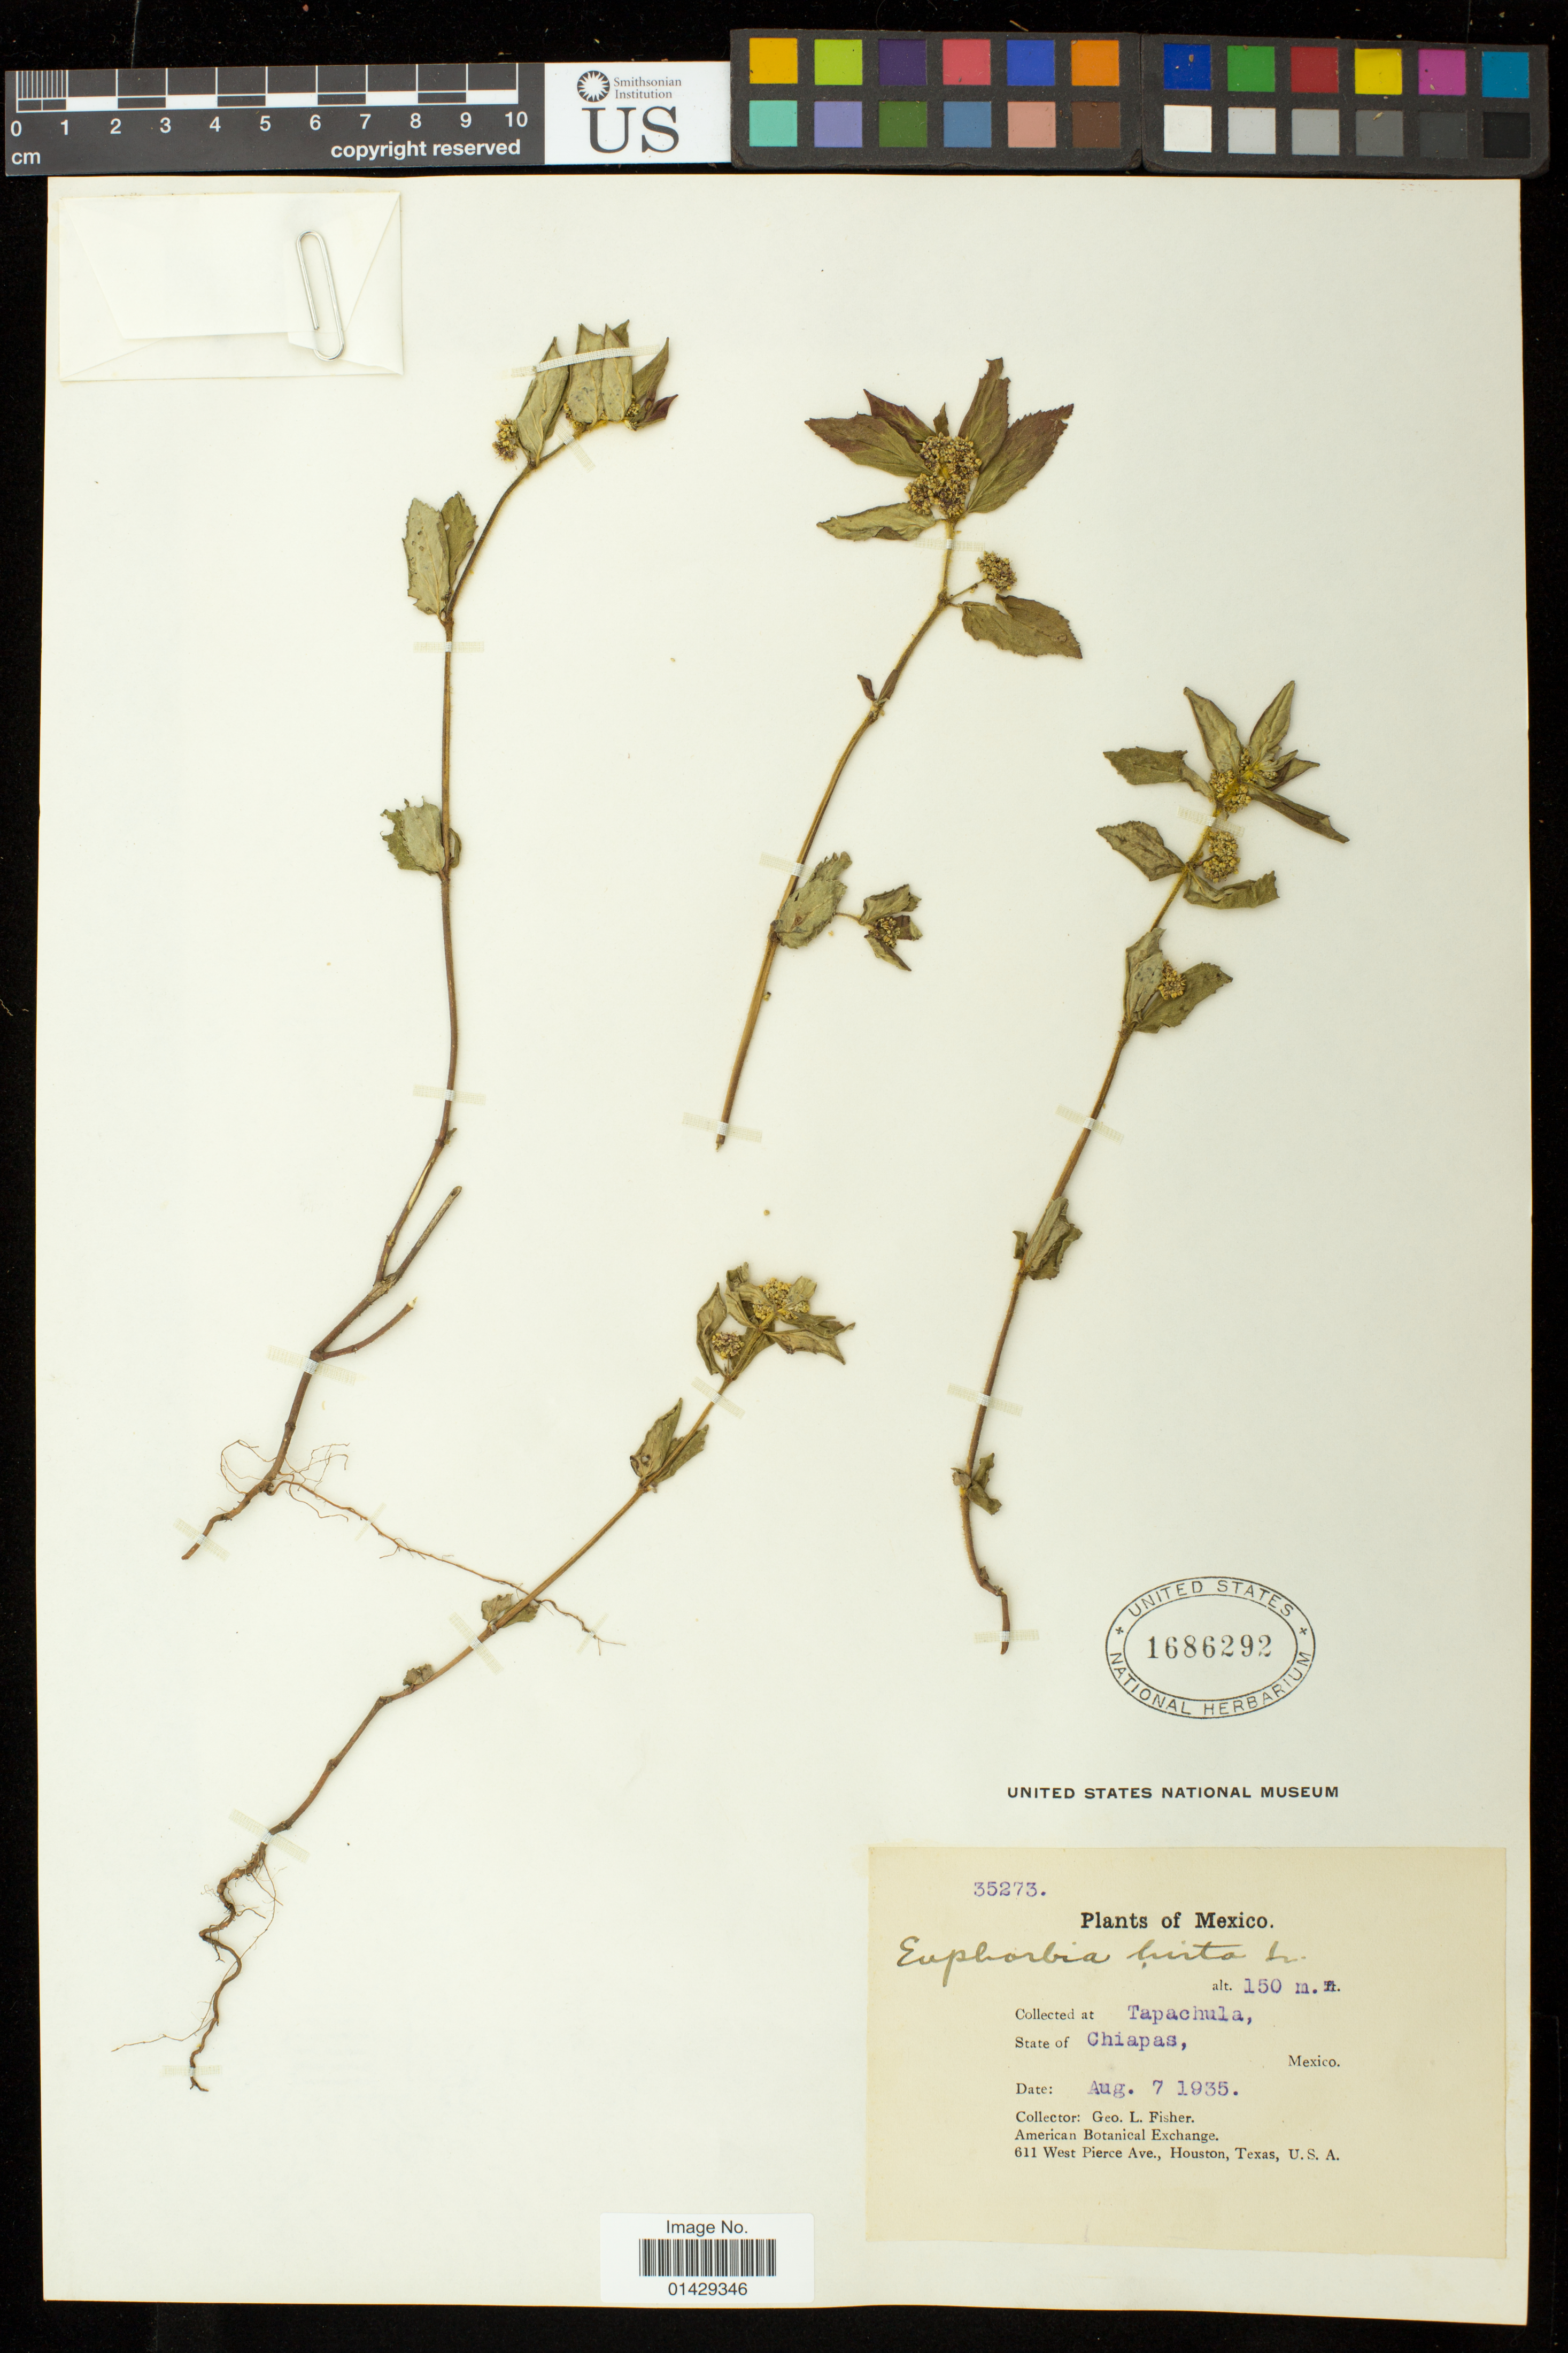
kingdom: Plantae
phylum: Tracheophyta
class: Magnoliopsida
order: Malpighiales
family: Euphorbiaceae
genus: Euphorbia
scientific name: Euphorbia hirta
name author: L.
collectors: G. L. Fisher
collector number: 35273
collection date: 1935-08-07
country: Mexico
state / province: Chiapas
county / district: Tapachula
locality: Tapachula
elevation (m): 150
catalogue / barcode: US 1686292